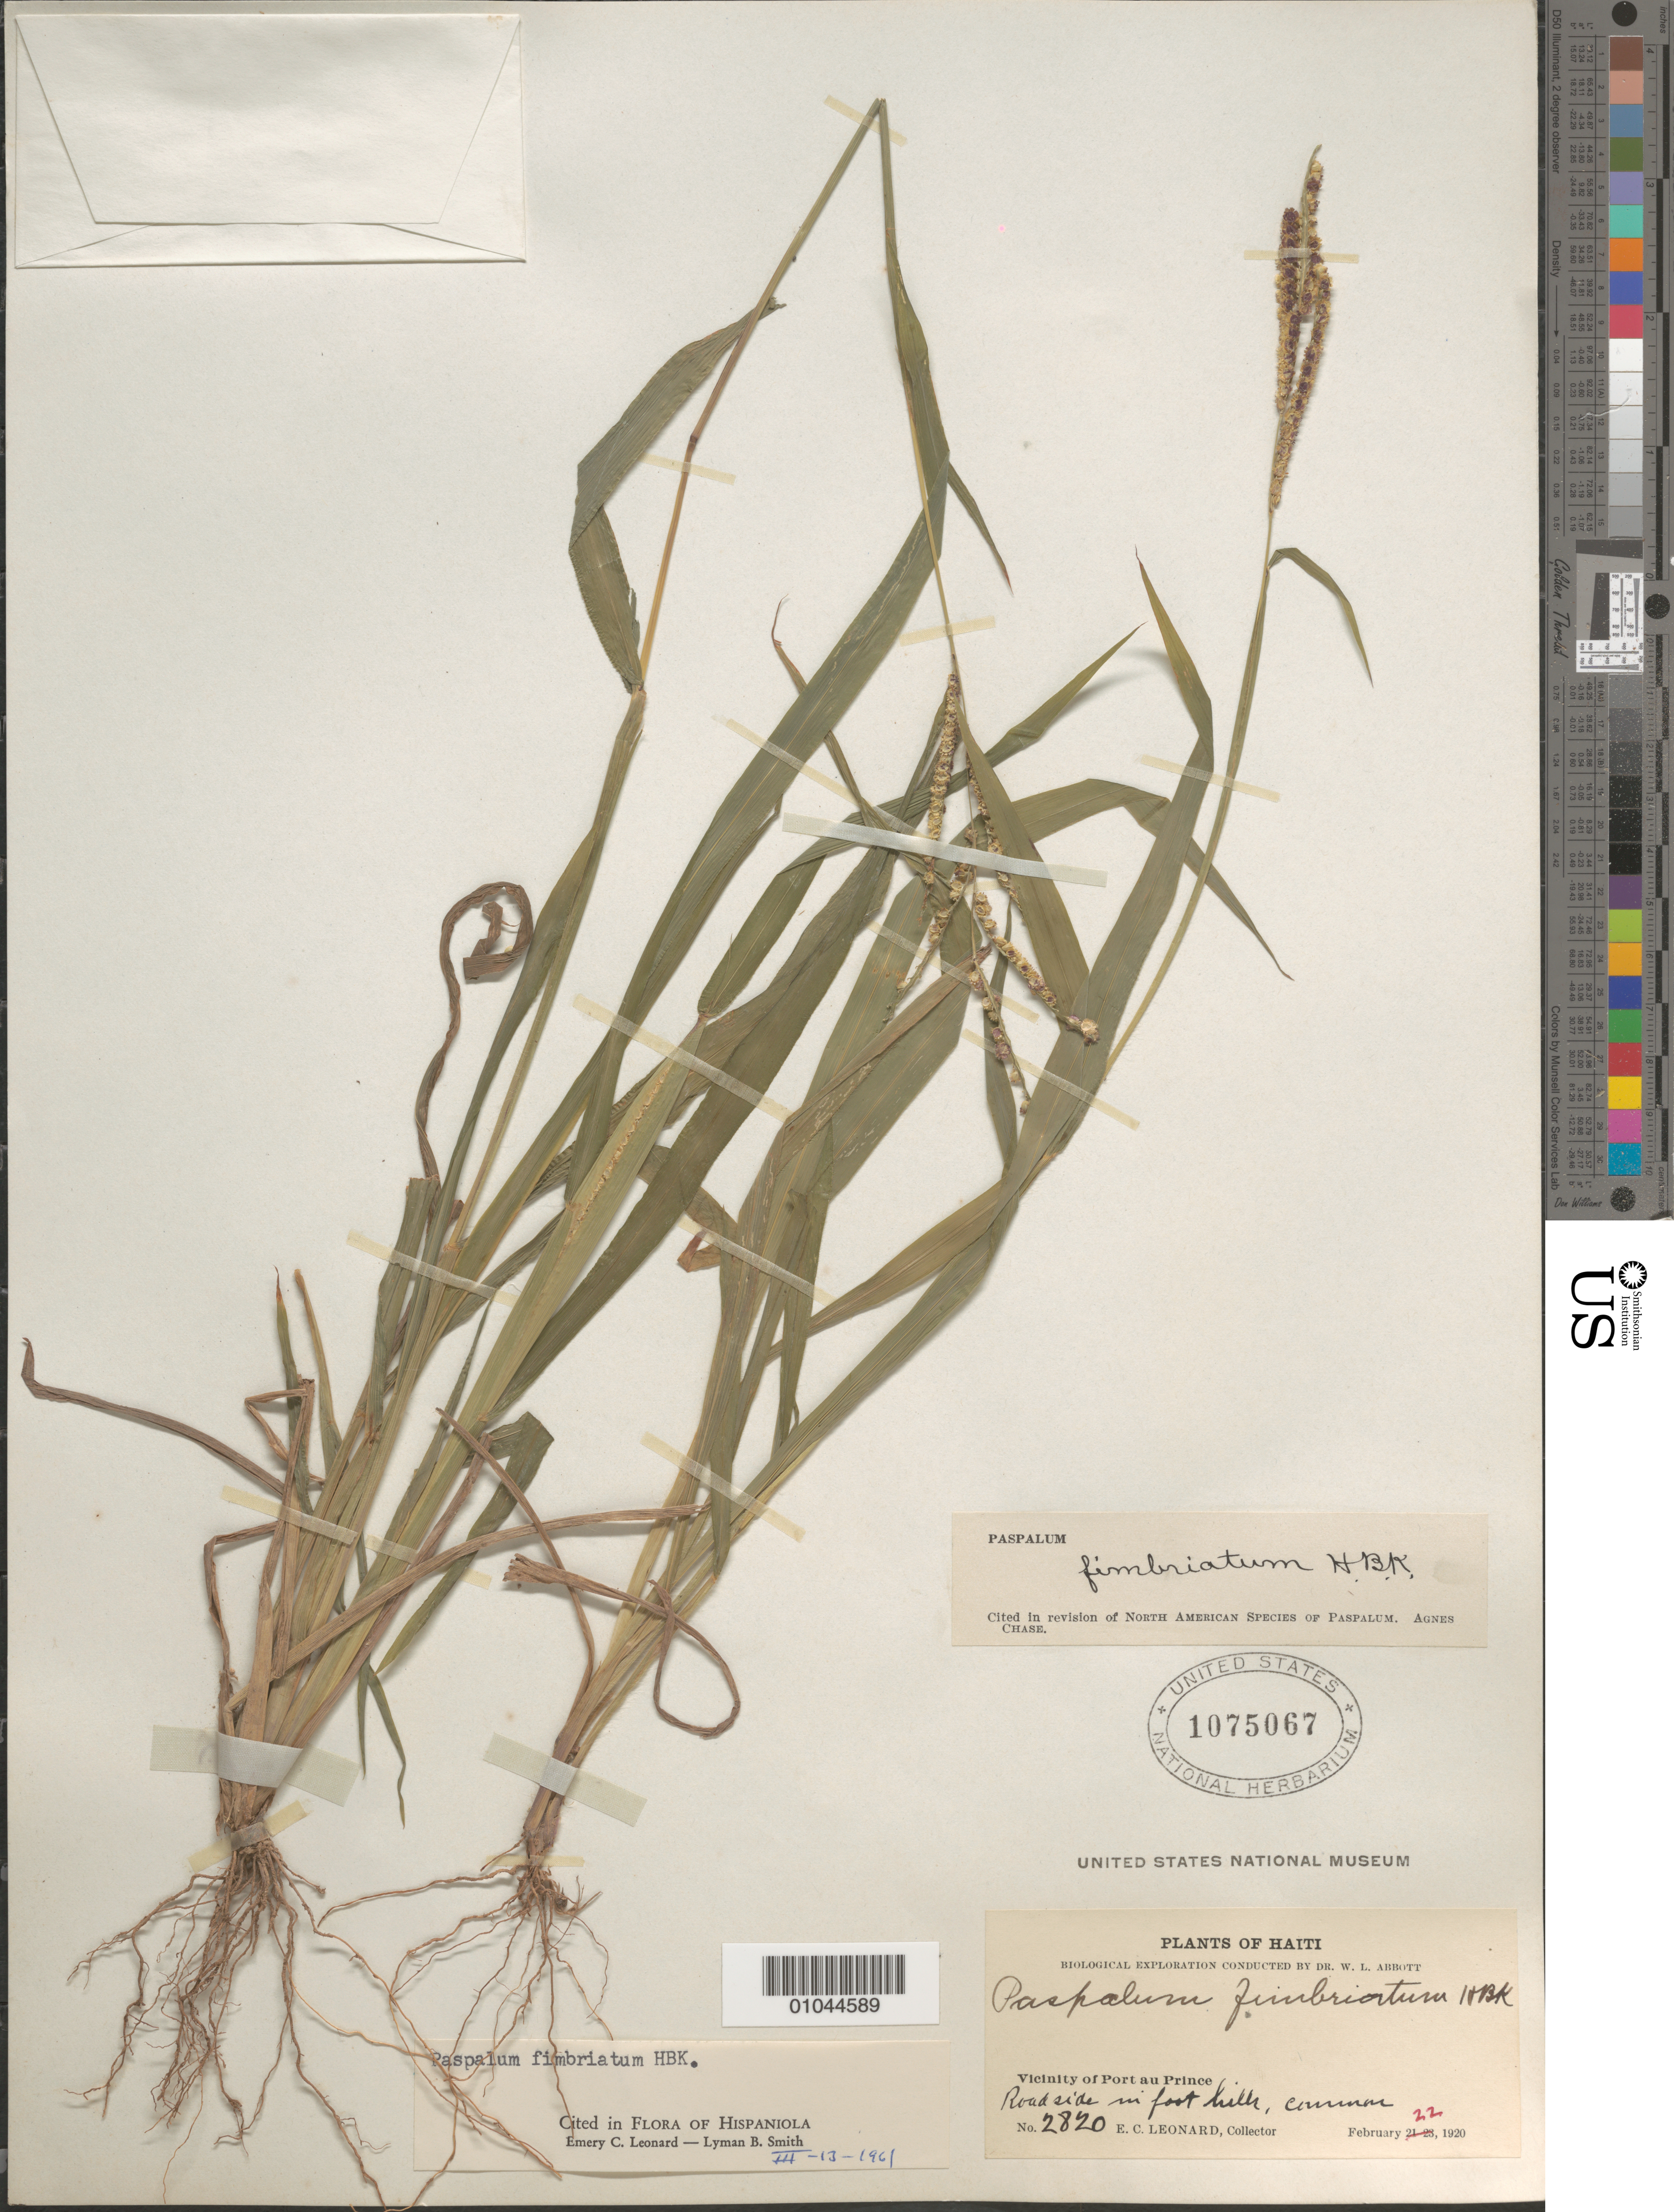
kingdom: Plantae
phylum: Tracheophyta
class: Liliopsida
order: Poales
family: Poaceae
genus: Paspalum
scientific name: Paspalum fimbriatum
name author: Kunth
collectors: E. C. Leonard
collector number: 2820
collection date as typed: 22 Feb 1920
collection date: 1920-02-22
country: Haiti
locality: Vicinity of Port au Prince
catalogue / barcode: US 1075067